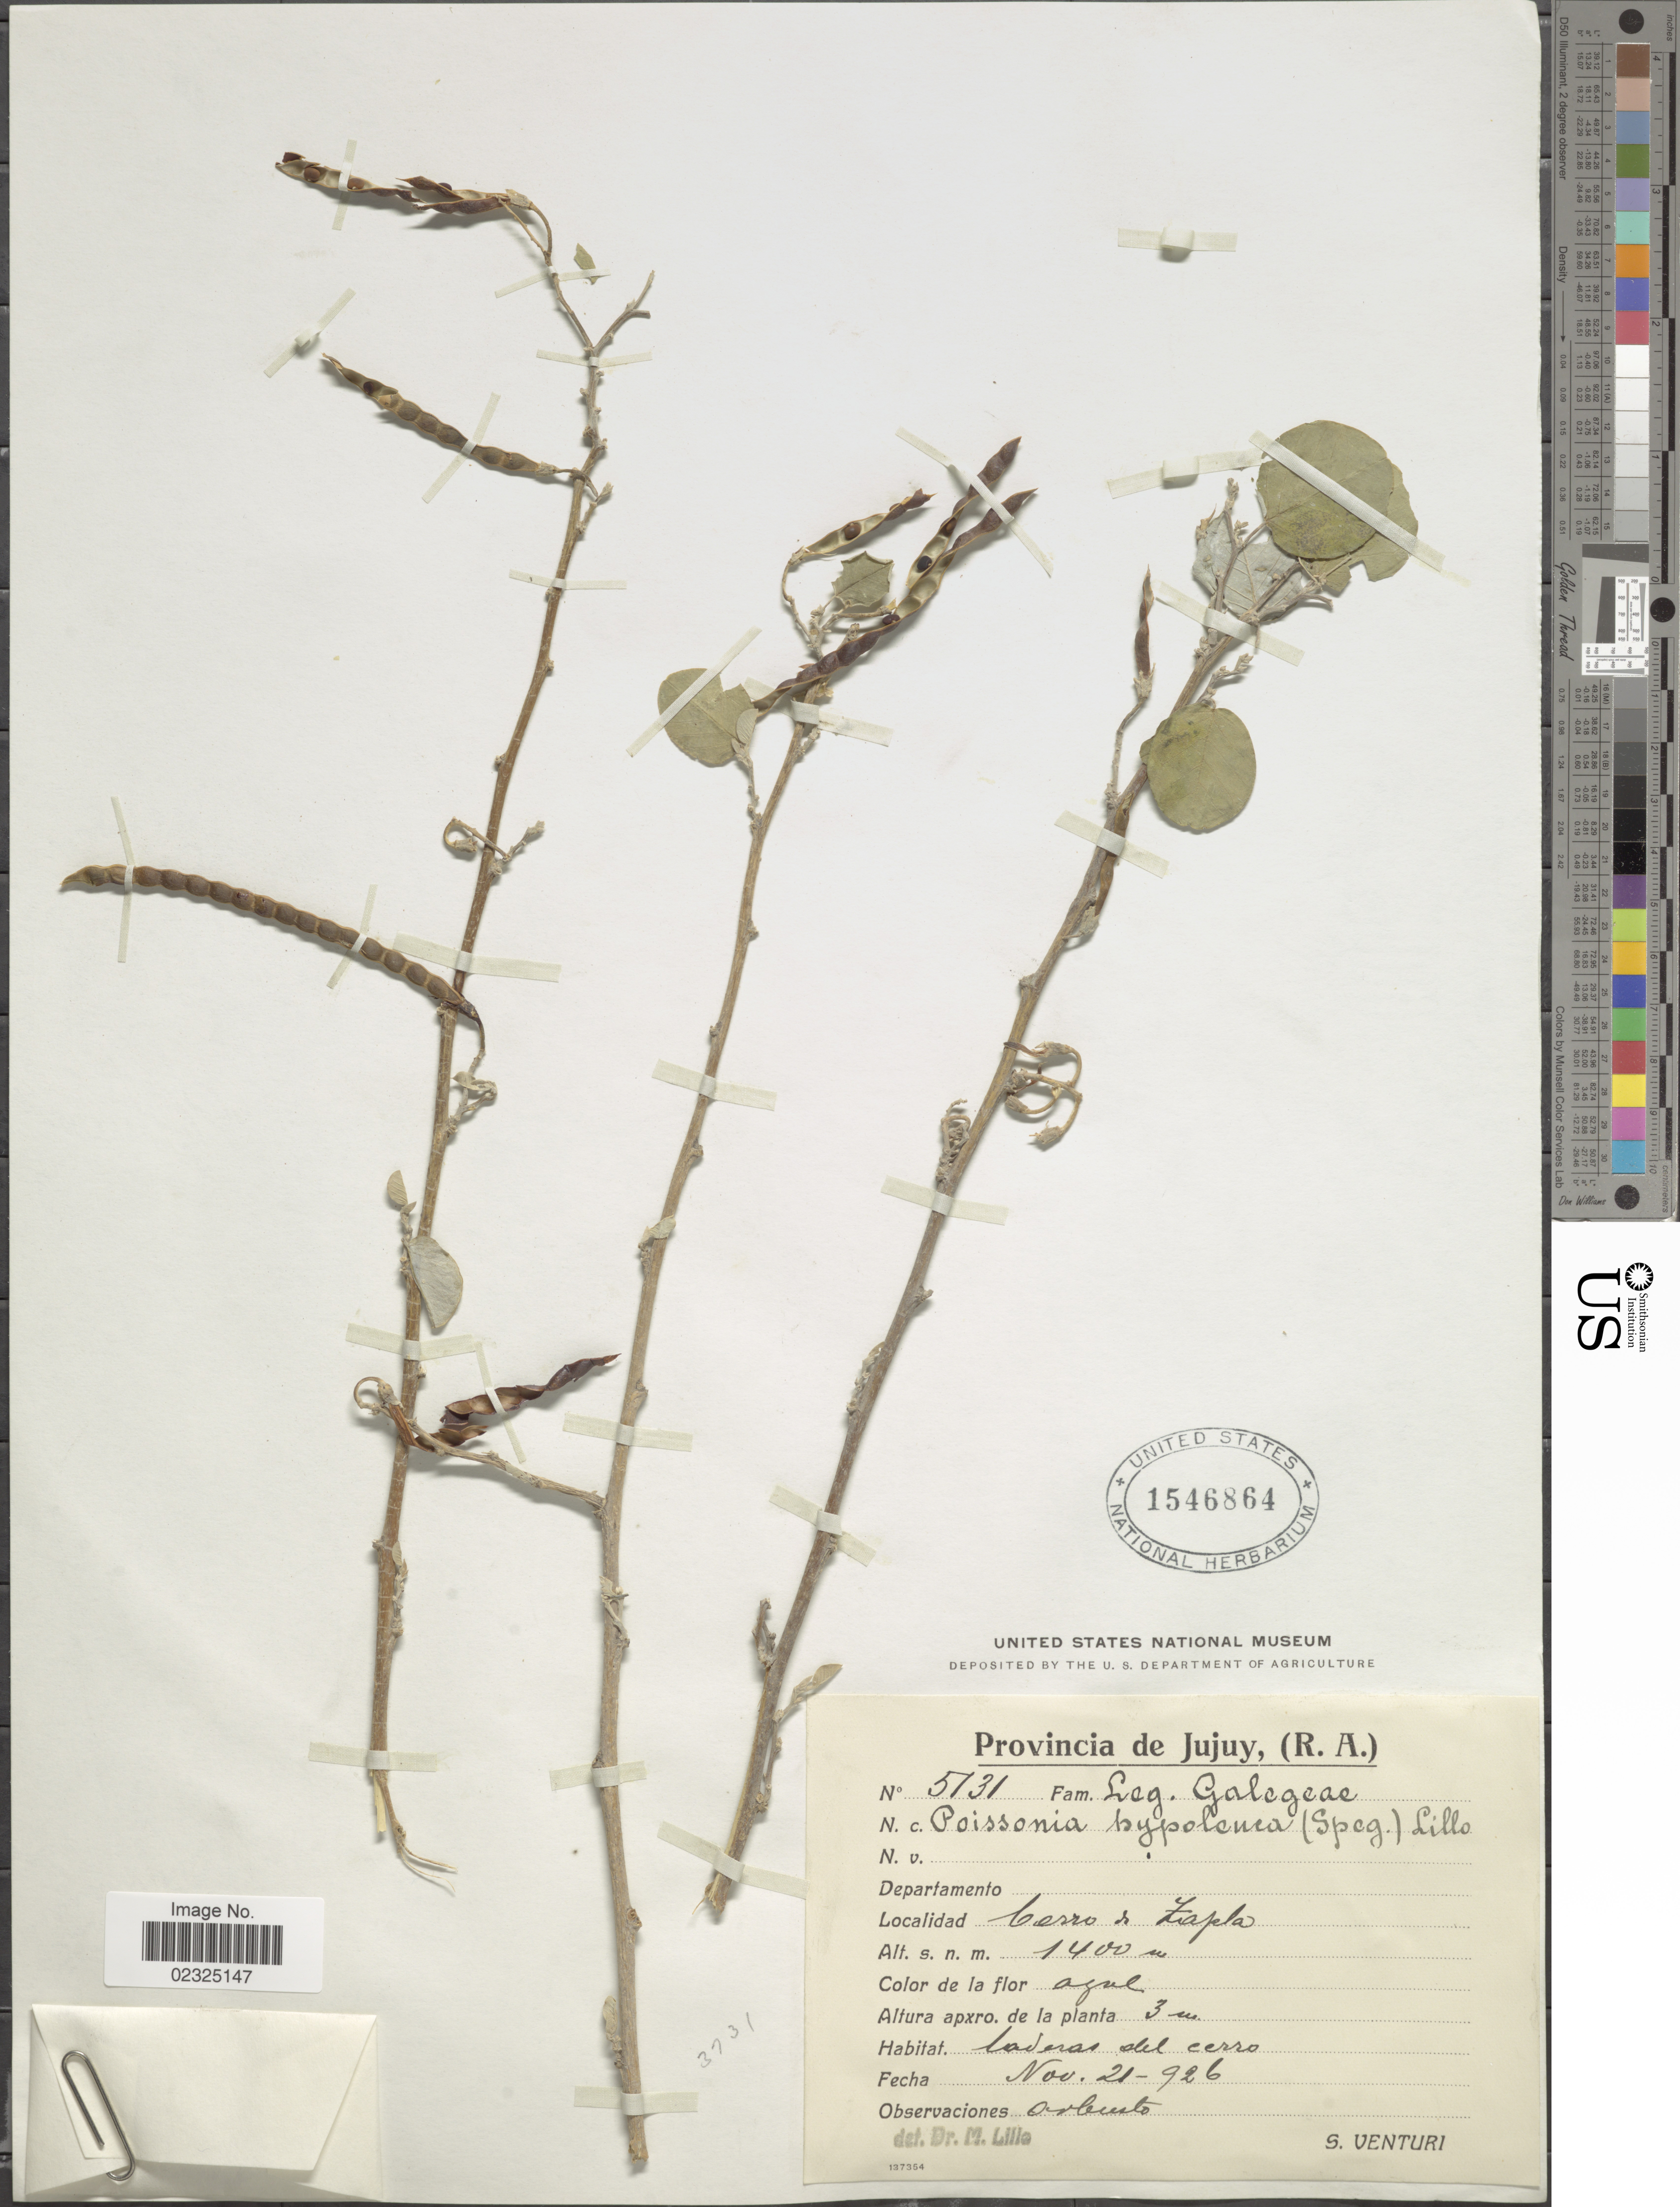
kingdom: Plantae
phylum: Tracheophyta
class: Magnoliopsida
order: Fabales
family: Fabaceae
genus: Poissonia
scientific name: Poissonia hypoleuca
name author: (Speg.) Lillo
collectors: S. Venturi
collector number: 5131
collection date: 1926-11-21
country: Argentina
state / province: Jujuy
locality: (R.A.), Cerro de Zapla, laderas del cerro.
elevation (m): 1400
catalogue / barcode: US 1546864